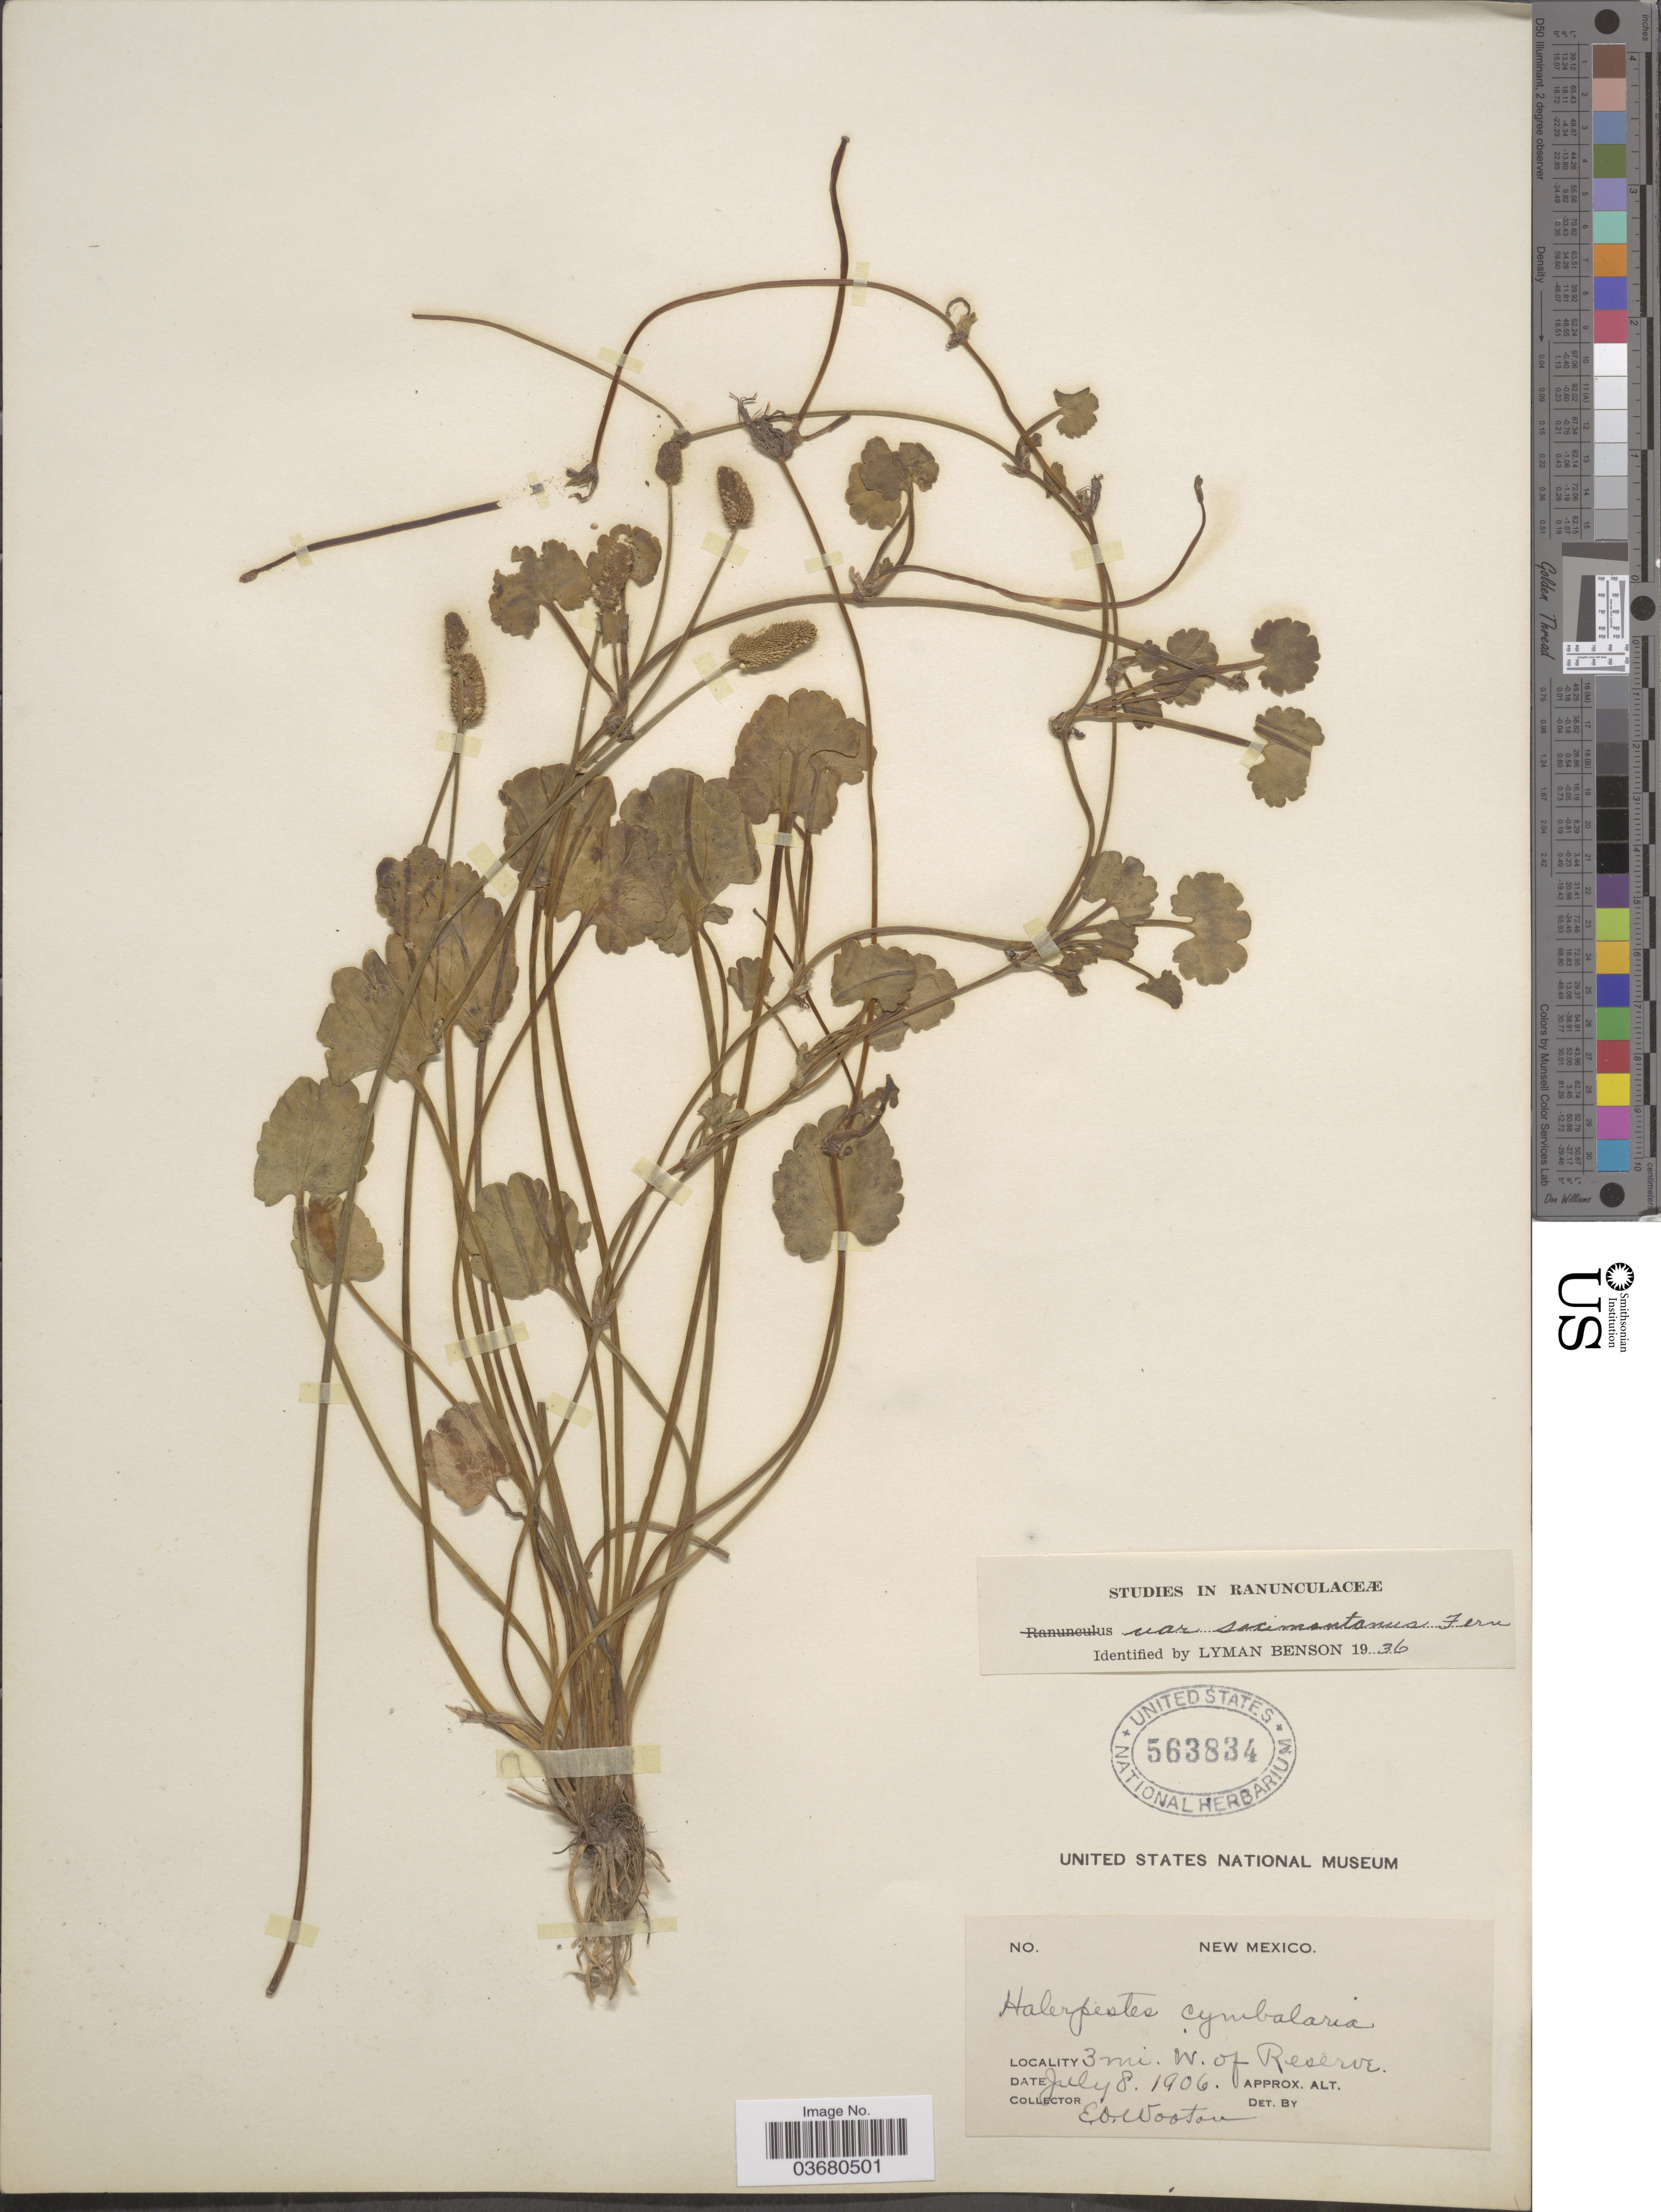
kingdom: Plantae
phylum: Tracheophyta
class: Magnoliopsida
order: Ranunculales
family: Ranunculaceae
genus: Halerpestes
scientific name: Halerpestes cymbalaria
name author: (Pursh) Greene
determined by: Strong, M. T., (US), Smithsonian Institution - National Museum of Natural History (UNITED STATES)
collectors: E. O. Wooton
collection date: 1906-07-08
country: United States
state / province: New Mexico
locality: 3 mi. W. of Reserve.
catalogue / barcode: US 563834